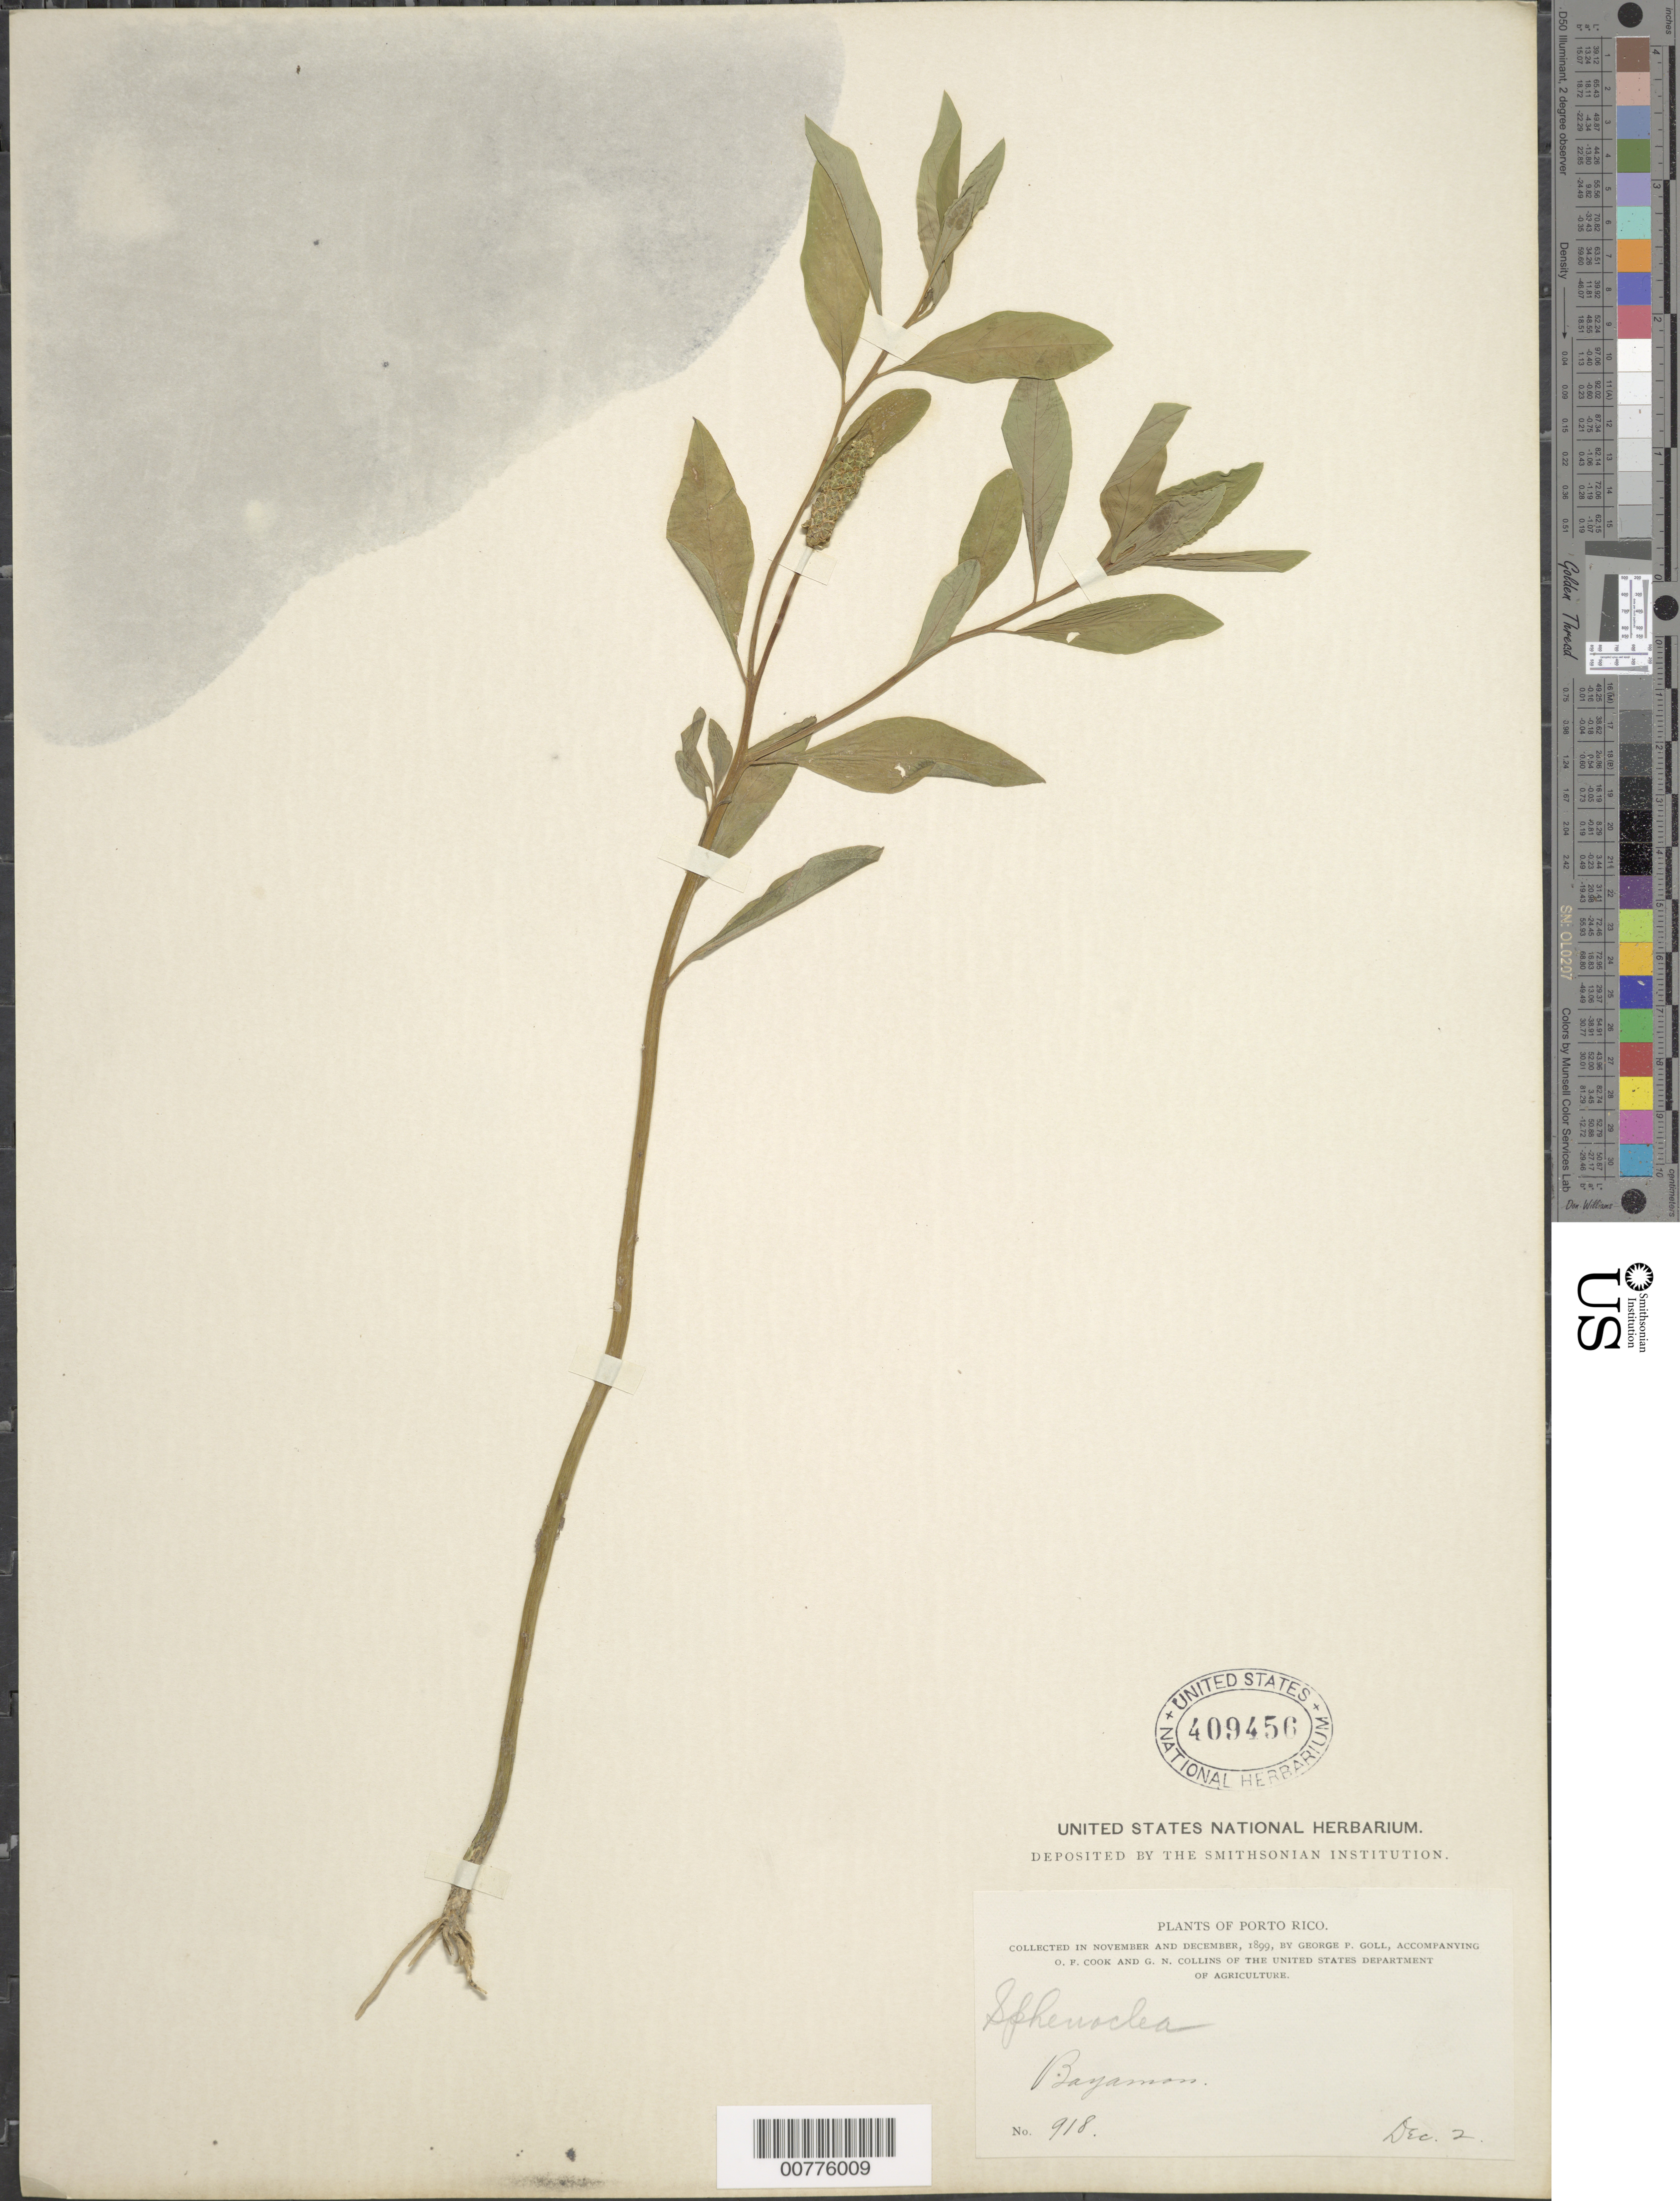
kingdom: Plantae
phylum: Tracheophyta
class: Magnoliopsida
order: Solanales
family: Sphenocleaceae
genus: Sphenoclea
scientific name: Sphenoclea zeylanica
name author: Gaertn.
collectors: G. Goll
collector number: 918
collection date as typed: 02 Dec 1899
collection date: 1899-12-02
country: Puerto Rico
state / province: Bayamón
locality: Bayamon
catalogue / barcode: US 409456